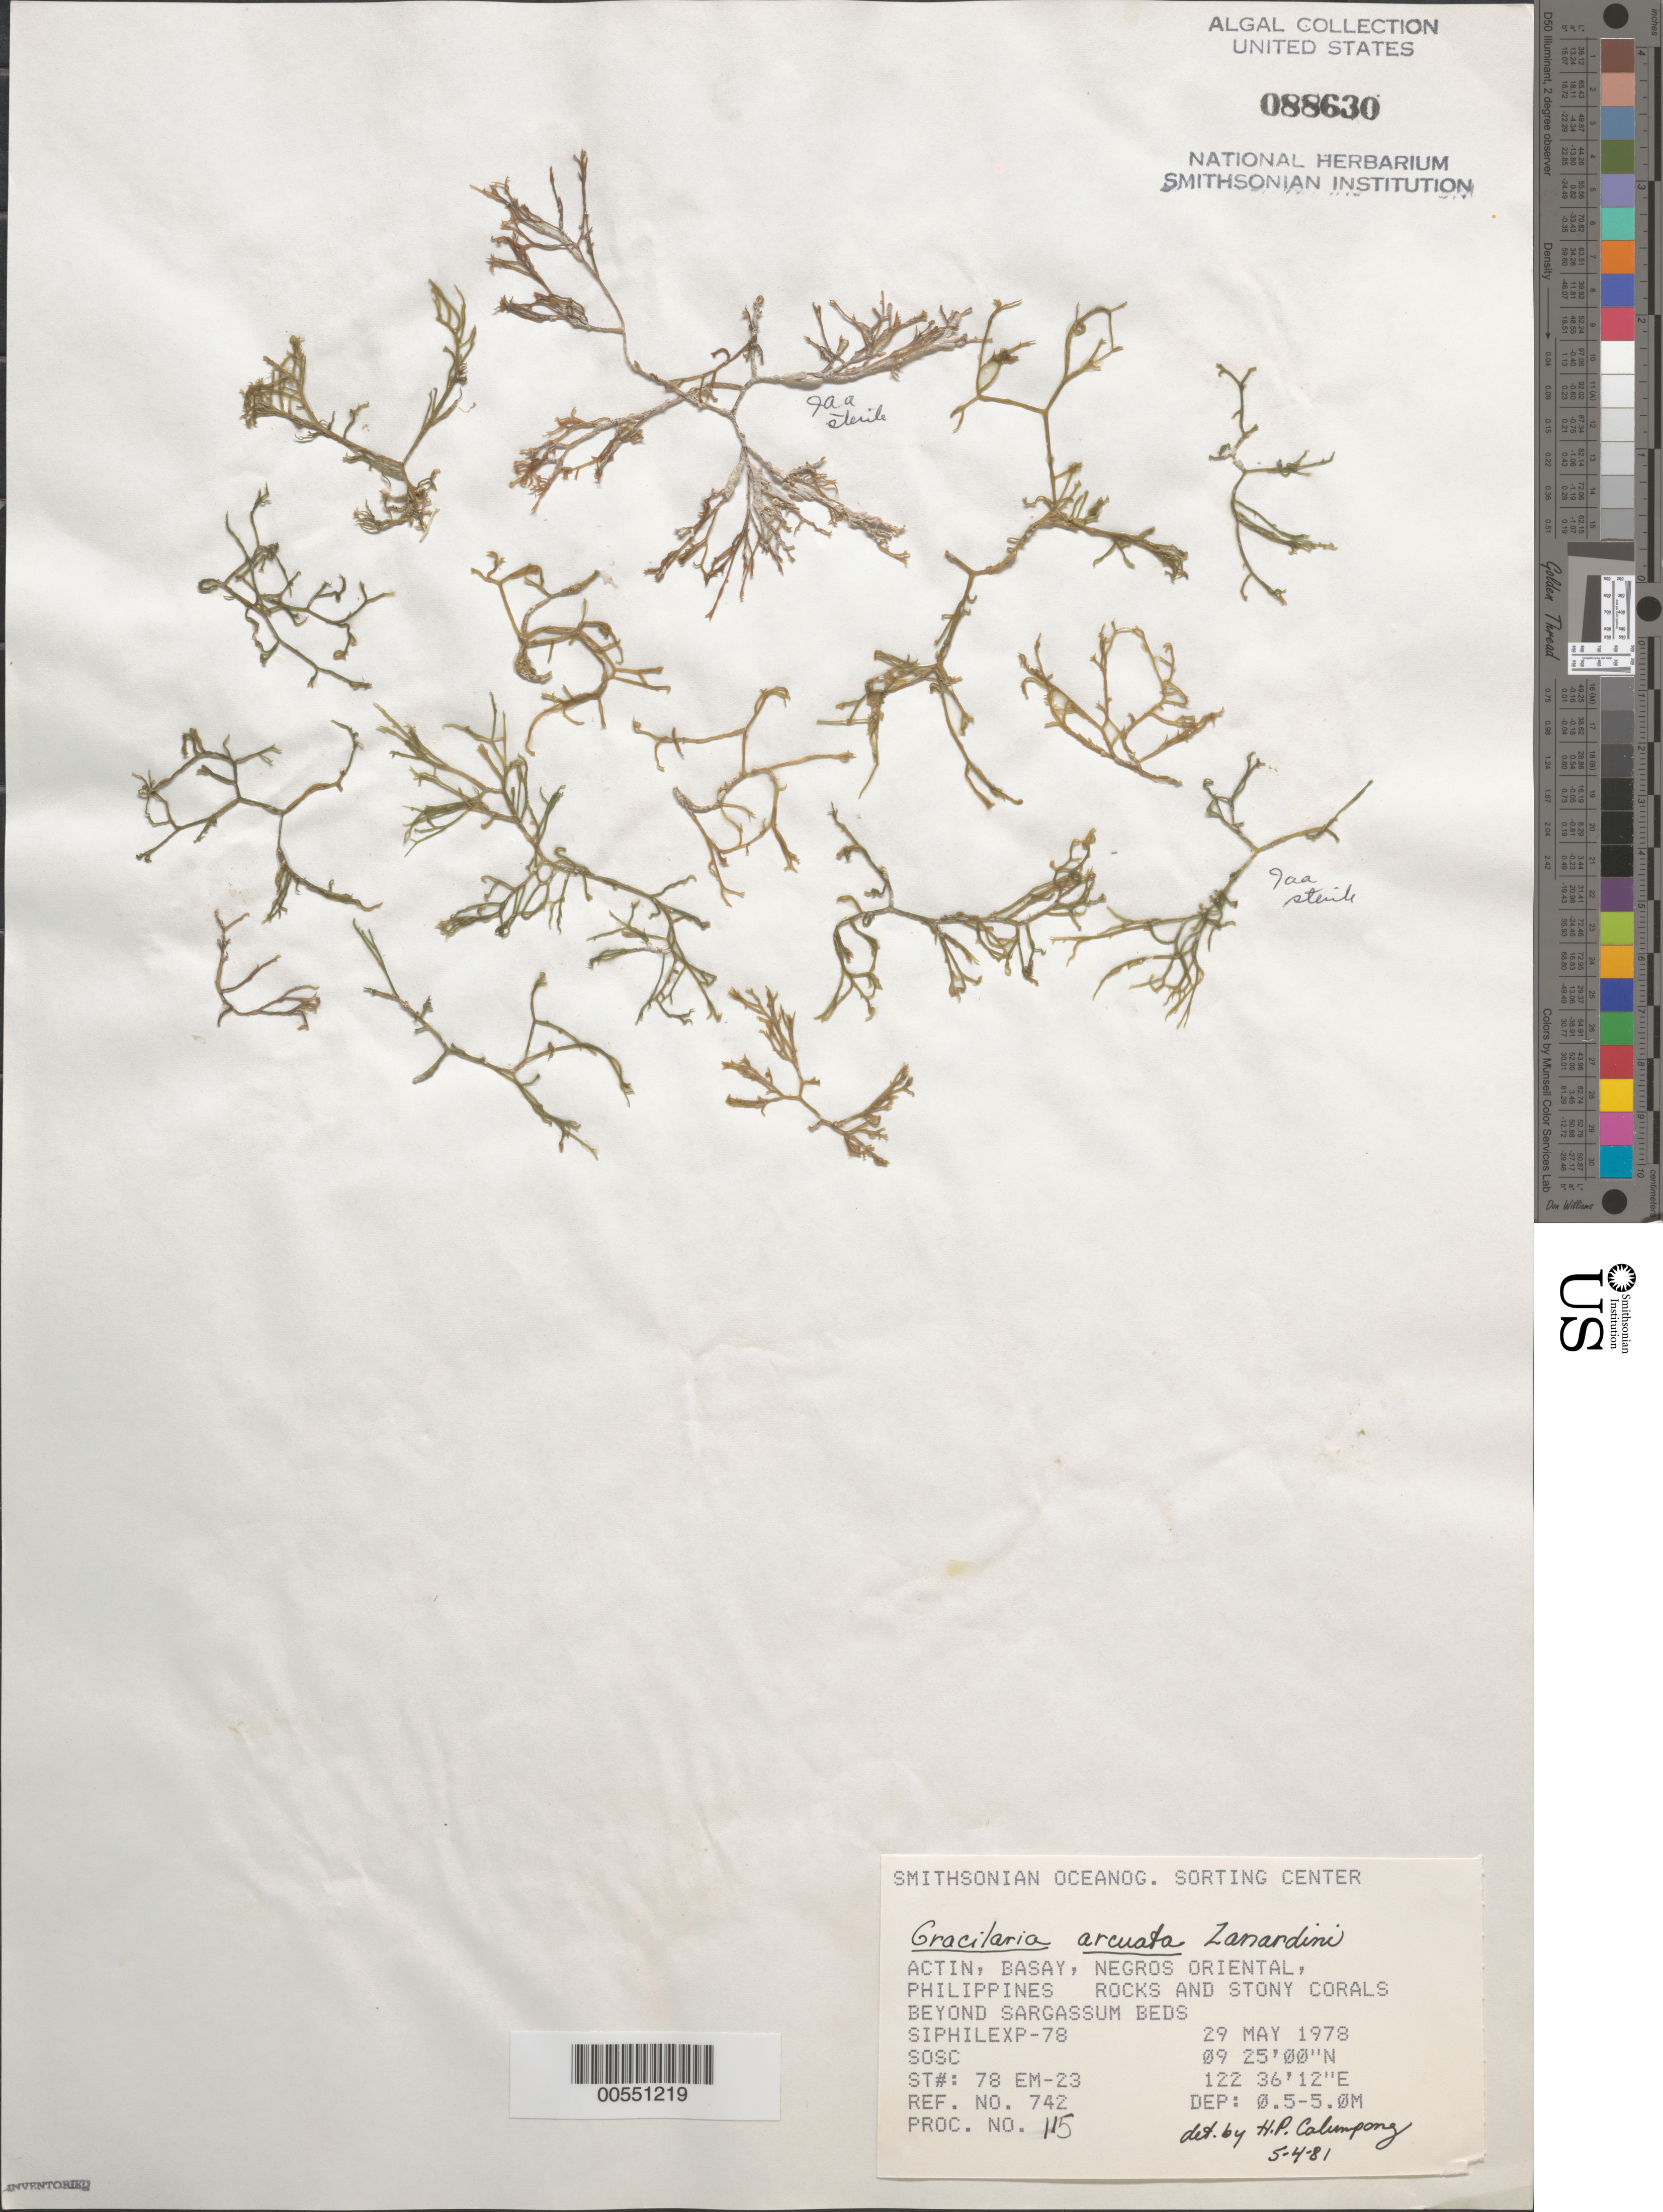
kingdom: Plantae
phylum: Rhodophyta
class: Florideophyceae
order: Gracilariales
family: Gracilariaceae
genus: Gracilaria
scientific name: Gracilaria arcuata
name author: Zanardini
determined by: Calumpong, H. P.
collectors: SOSC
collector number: Station 78 Em-23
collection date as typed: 29 May 1978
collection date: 1978-05-29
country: Philippines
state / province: Central Visayas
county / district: Negros Oriental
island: Negros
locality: Actin, Basay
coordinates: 09 25'00"N, 122 36'12"E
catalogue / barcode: US 88630